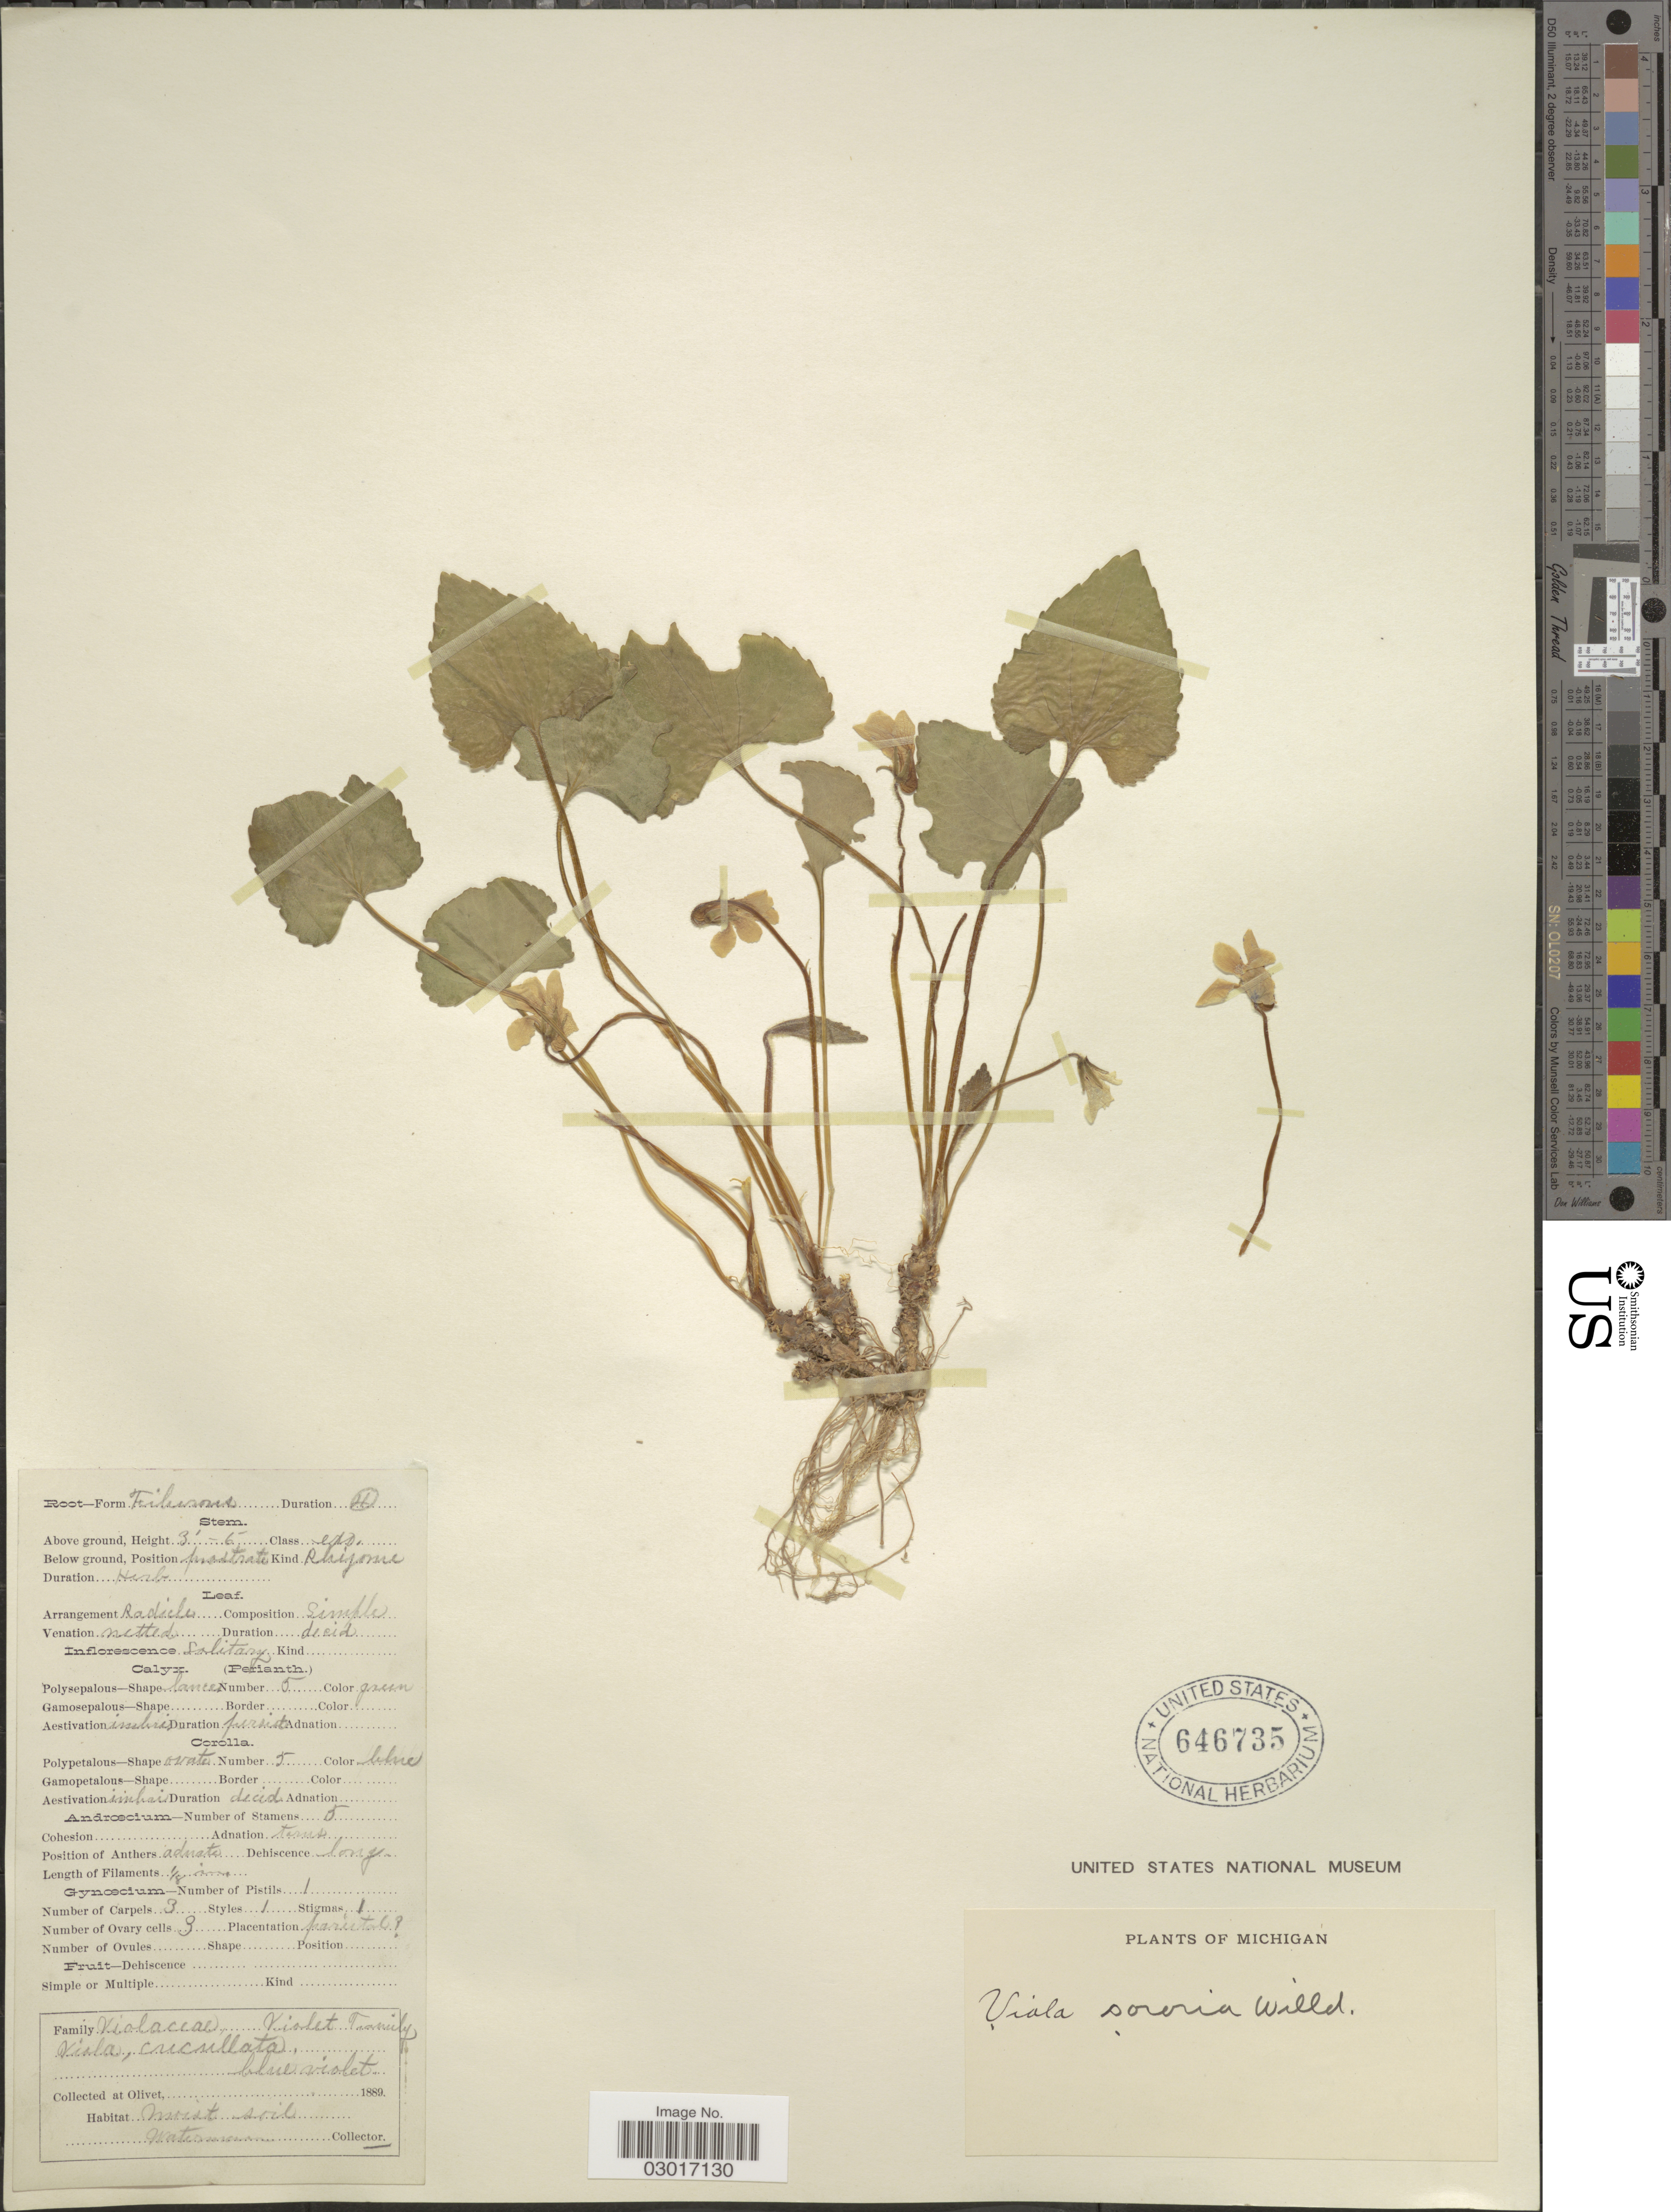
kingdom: Plantae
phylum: Tracheophyta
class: Magnoliopsida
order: Malpighiales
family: Violaceae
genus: Viola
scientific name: Viola sororia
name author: Willd.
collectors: -. Waterman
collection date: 1889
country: United States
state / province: Michigan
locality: Olivet.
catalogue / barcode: US 646735